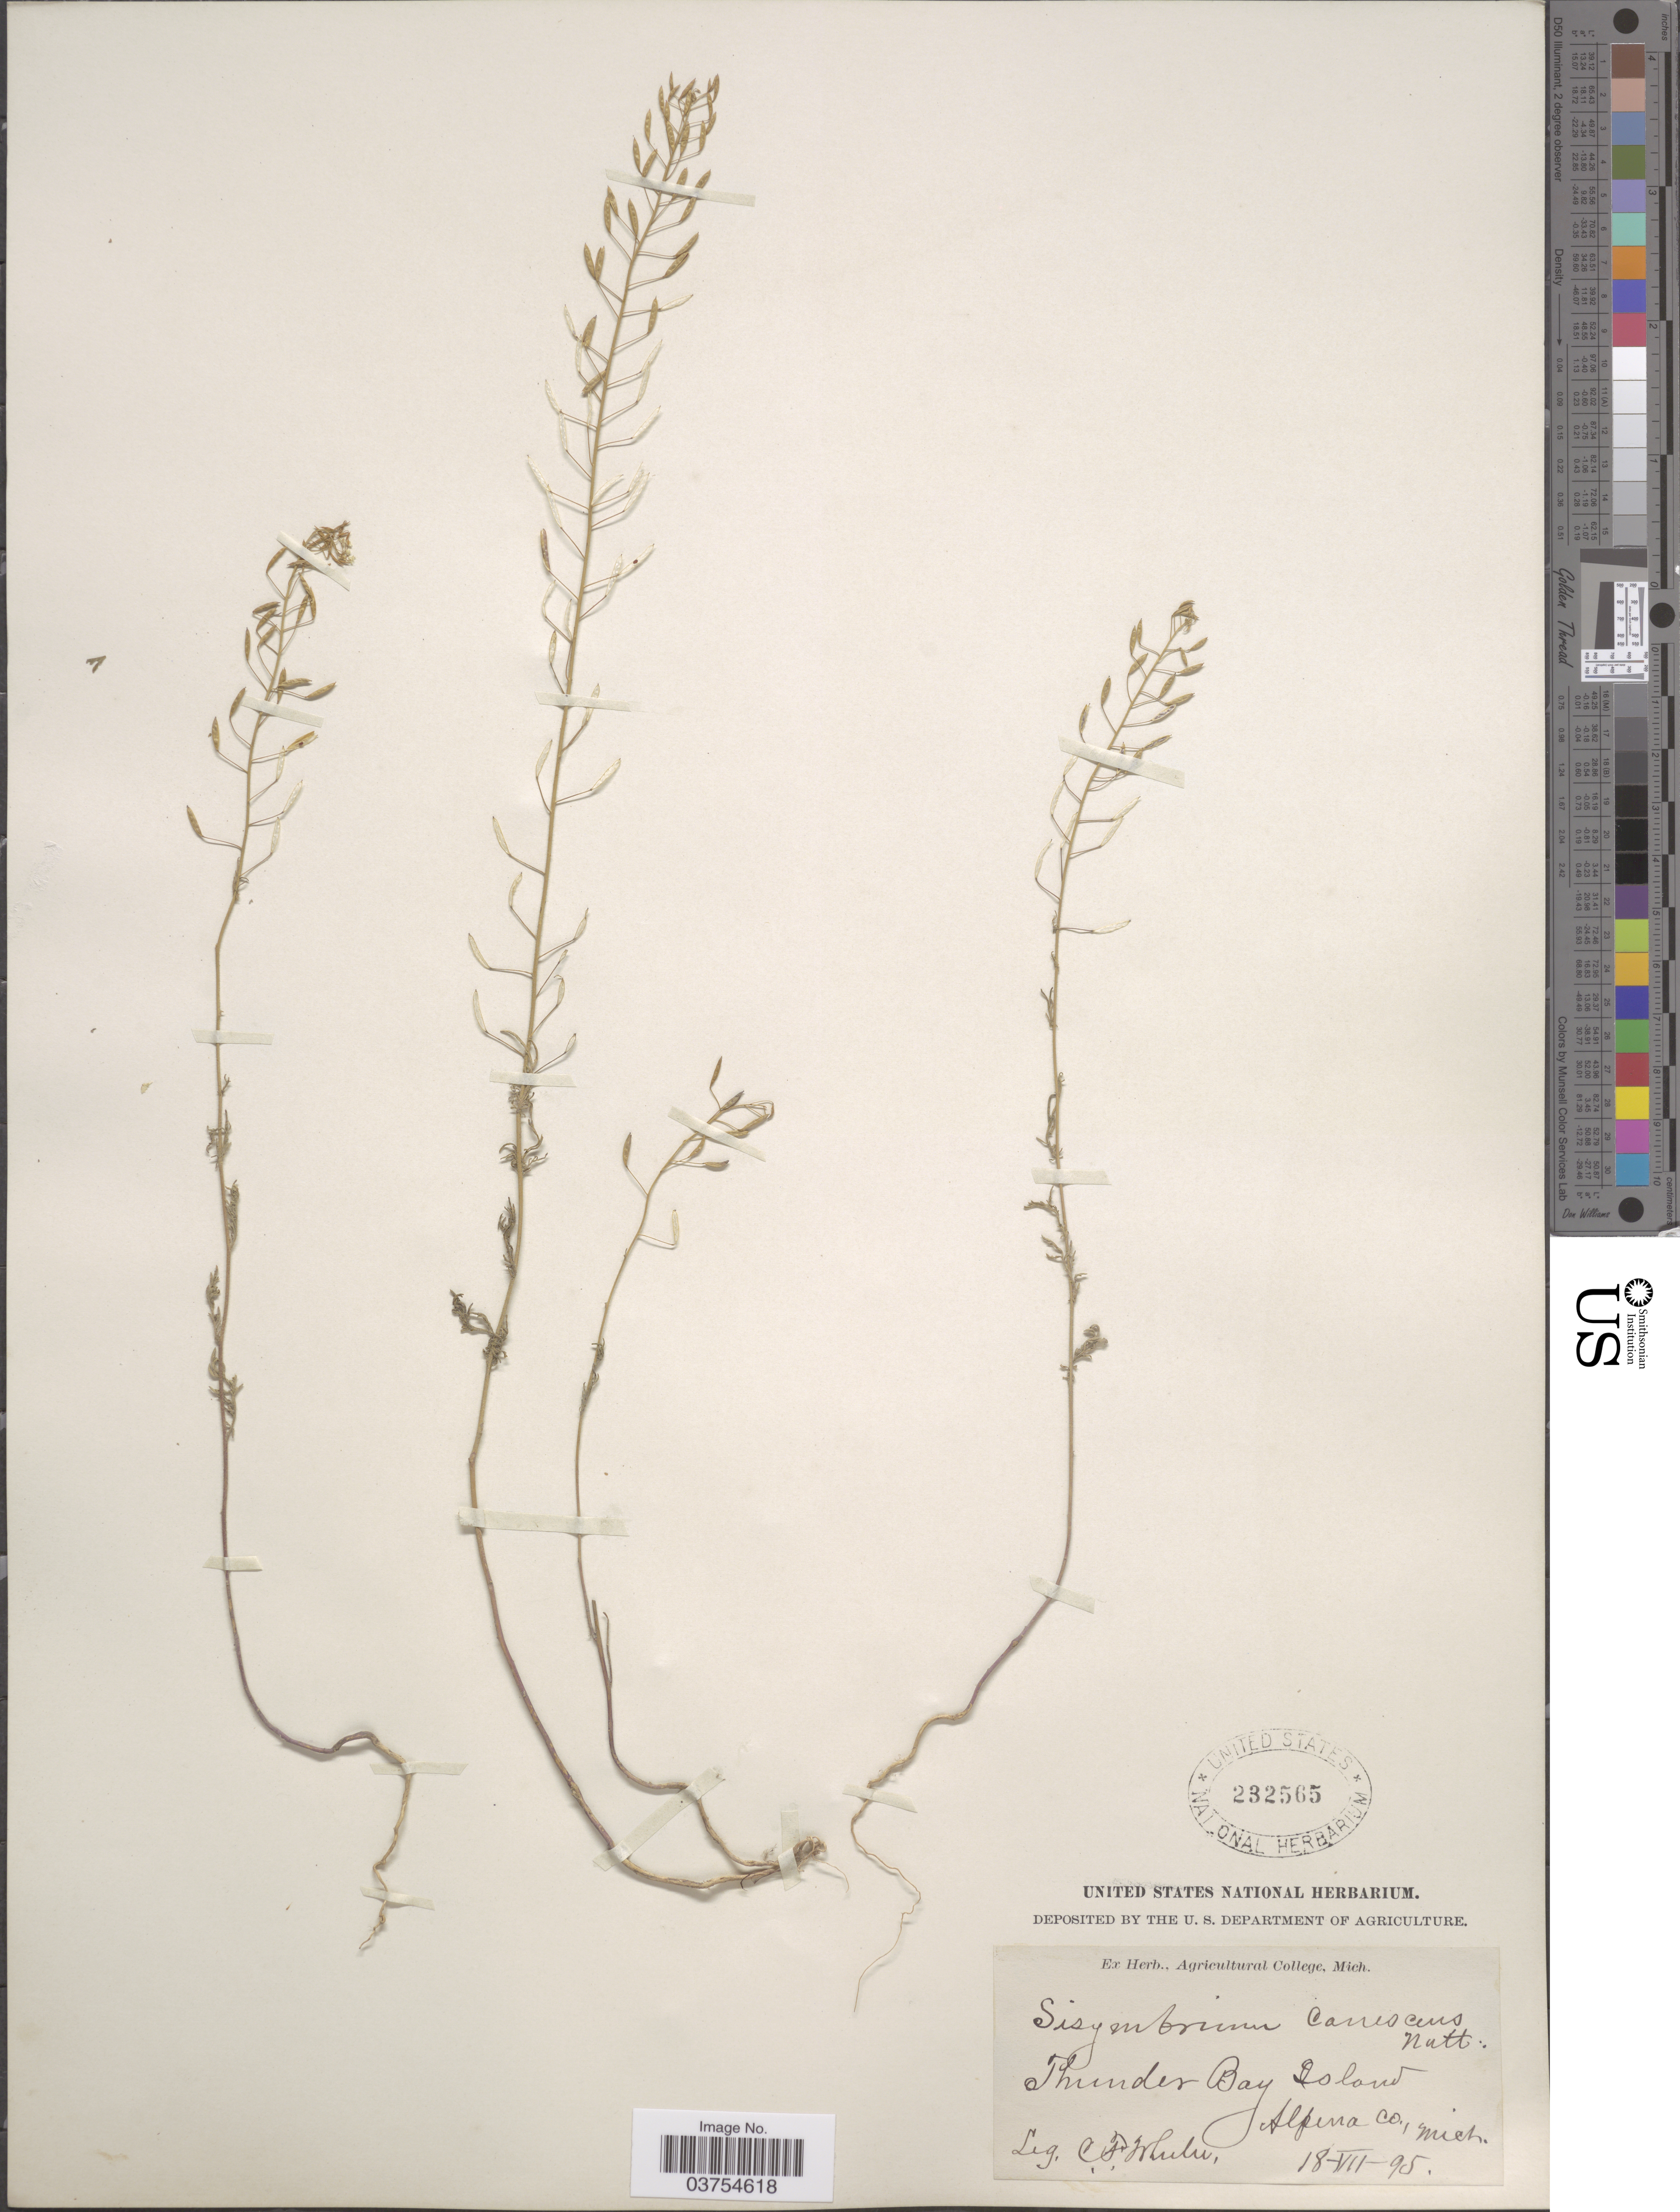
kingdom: Plantae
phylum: Tracheophyta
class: Magnoliopsida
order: Brassicales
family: Brassicaceae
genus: Descurainia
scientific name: Descurainia pinnata var. brachycarpa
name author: (Richardson) Fernald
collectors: C. Wheeler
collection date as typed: Transcribed d/m/y: 18/7/95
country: United States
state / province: Michigan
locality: Thunder Bay Island. Alpena Co.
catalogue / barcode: US 232565